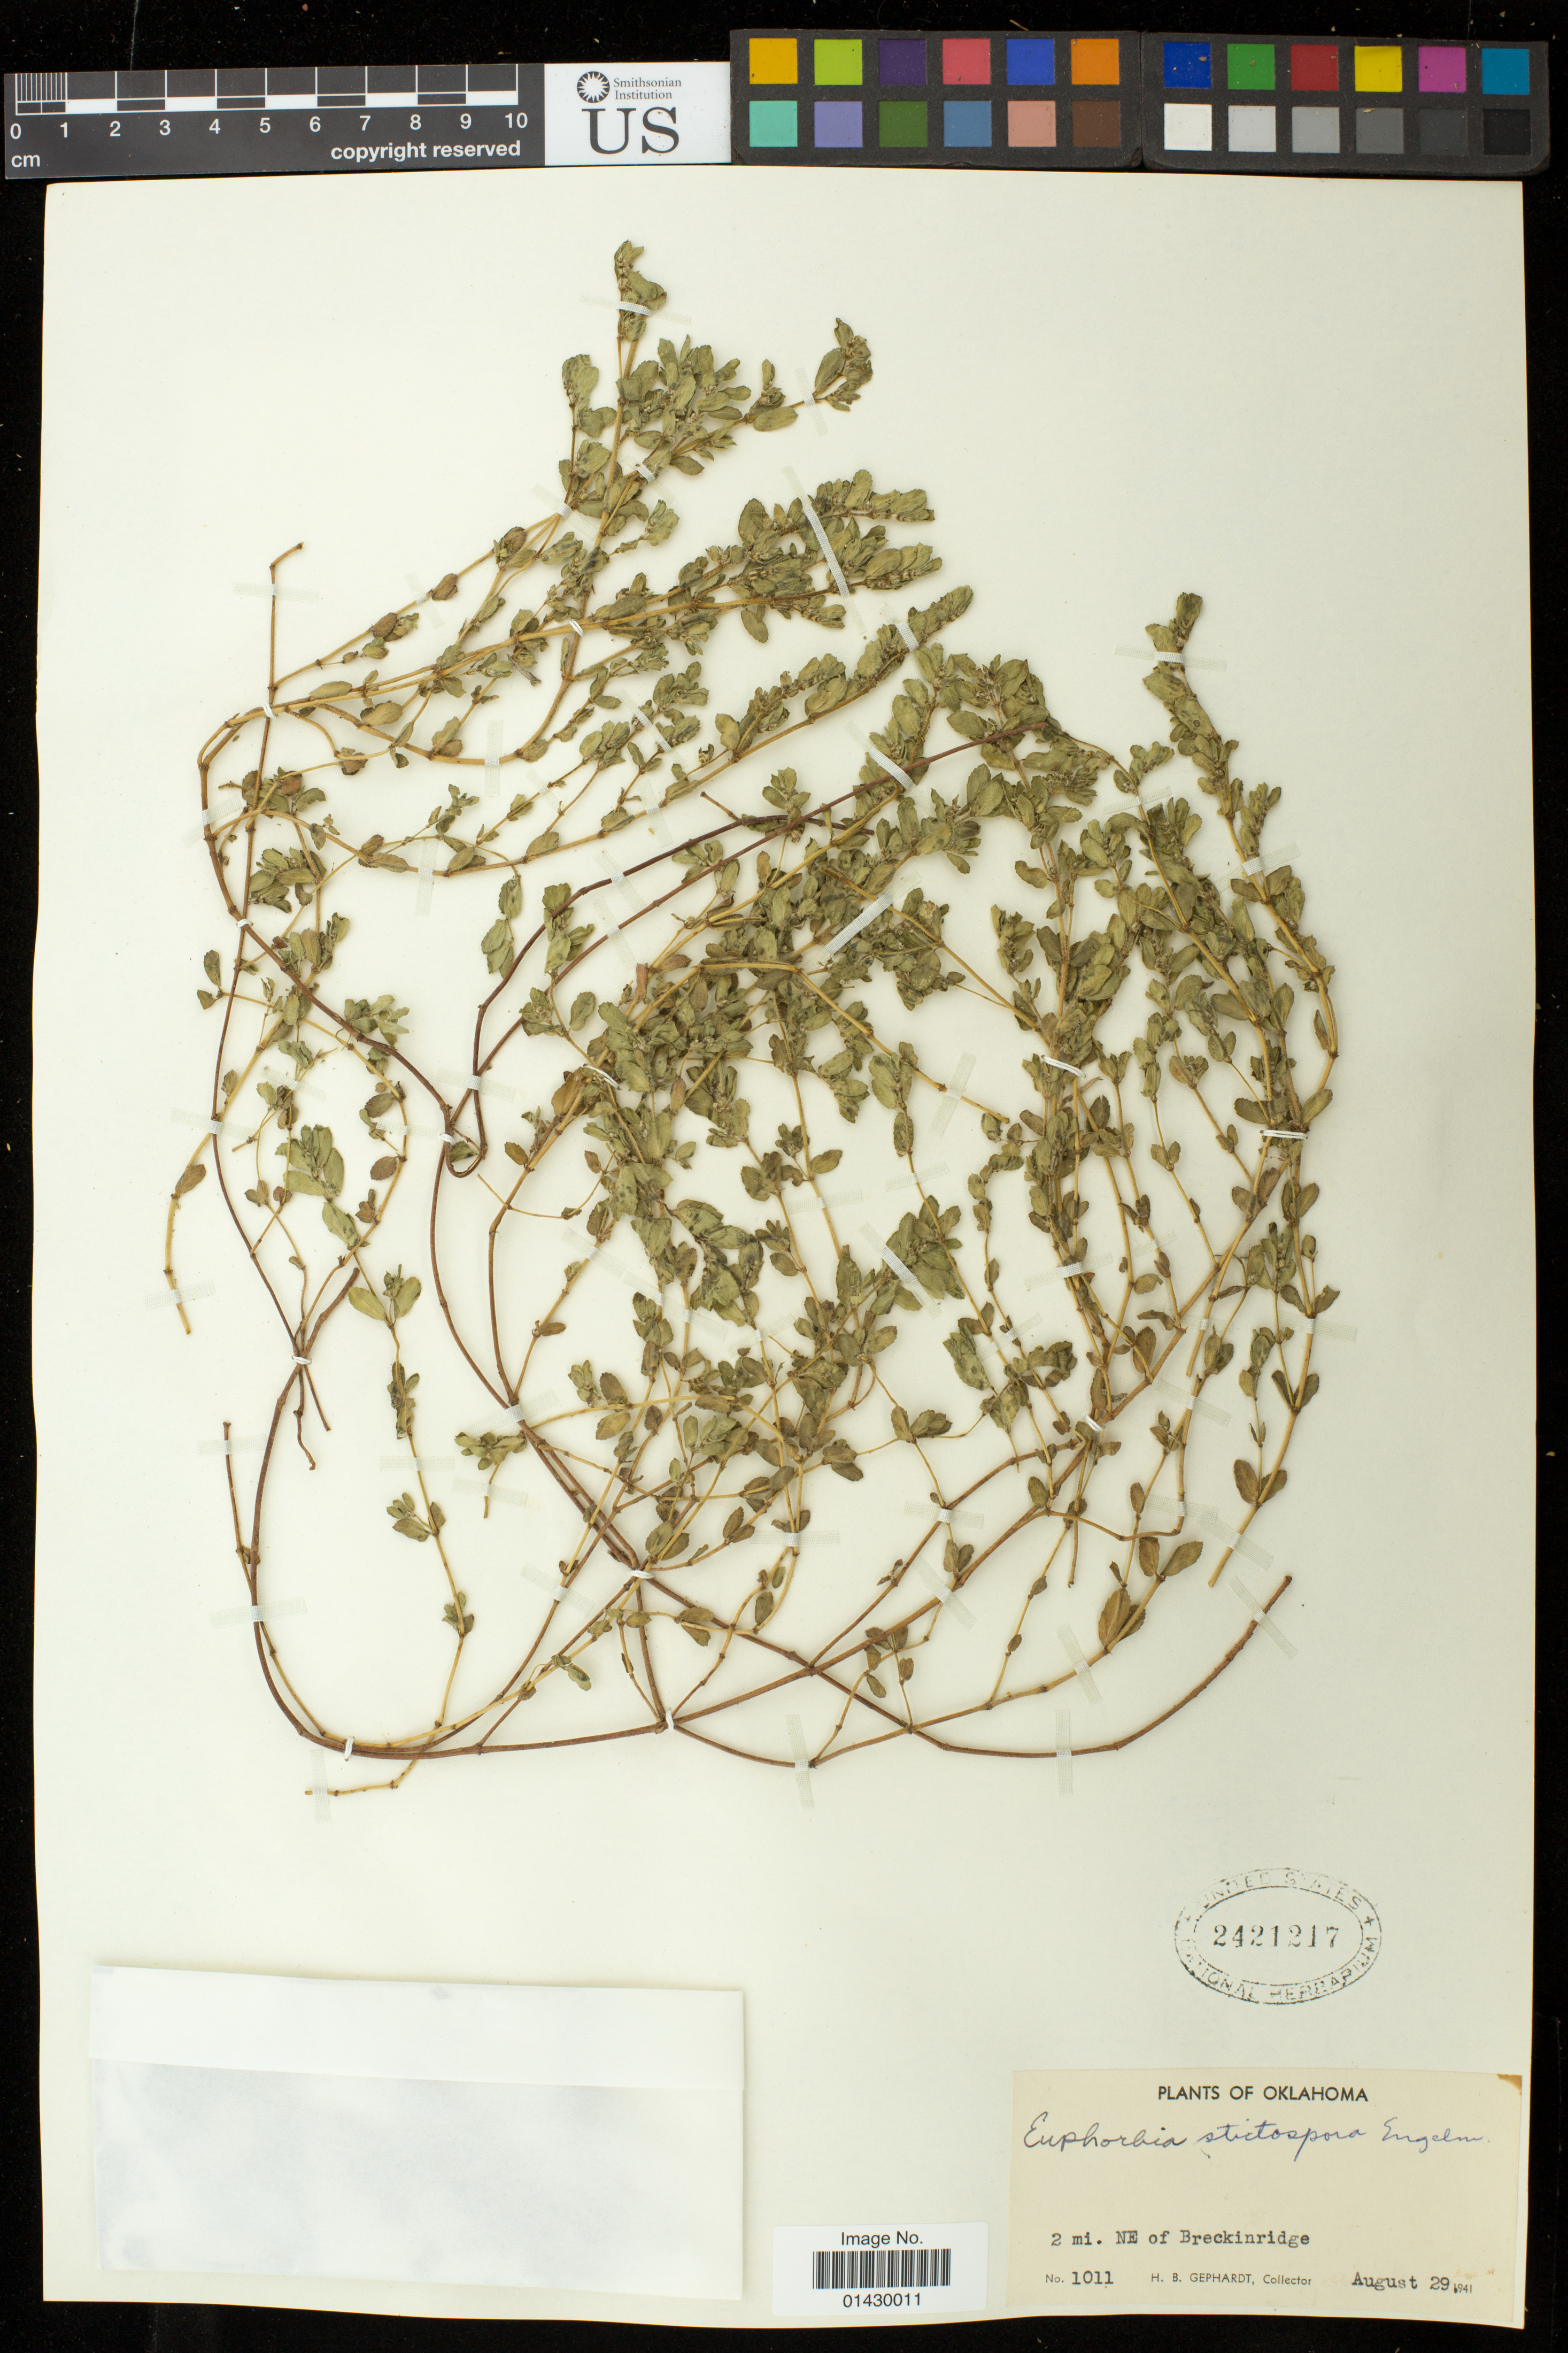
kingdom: Plantae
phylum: Tracheophyta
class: Magnoliopsida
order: Malpighiales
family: Euphorbiaceae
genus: Euphorbia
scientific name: Euphorbia stictospora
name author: Engelm.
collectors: H. Gephardt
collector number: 1011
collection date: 1941-08-29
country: United States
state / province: Oklahoma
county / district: Garfield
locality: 2 mi. NE of Breckinridge [Breckenridge]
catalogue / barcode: US 2421217